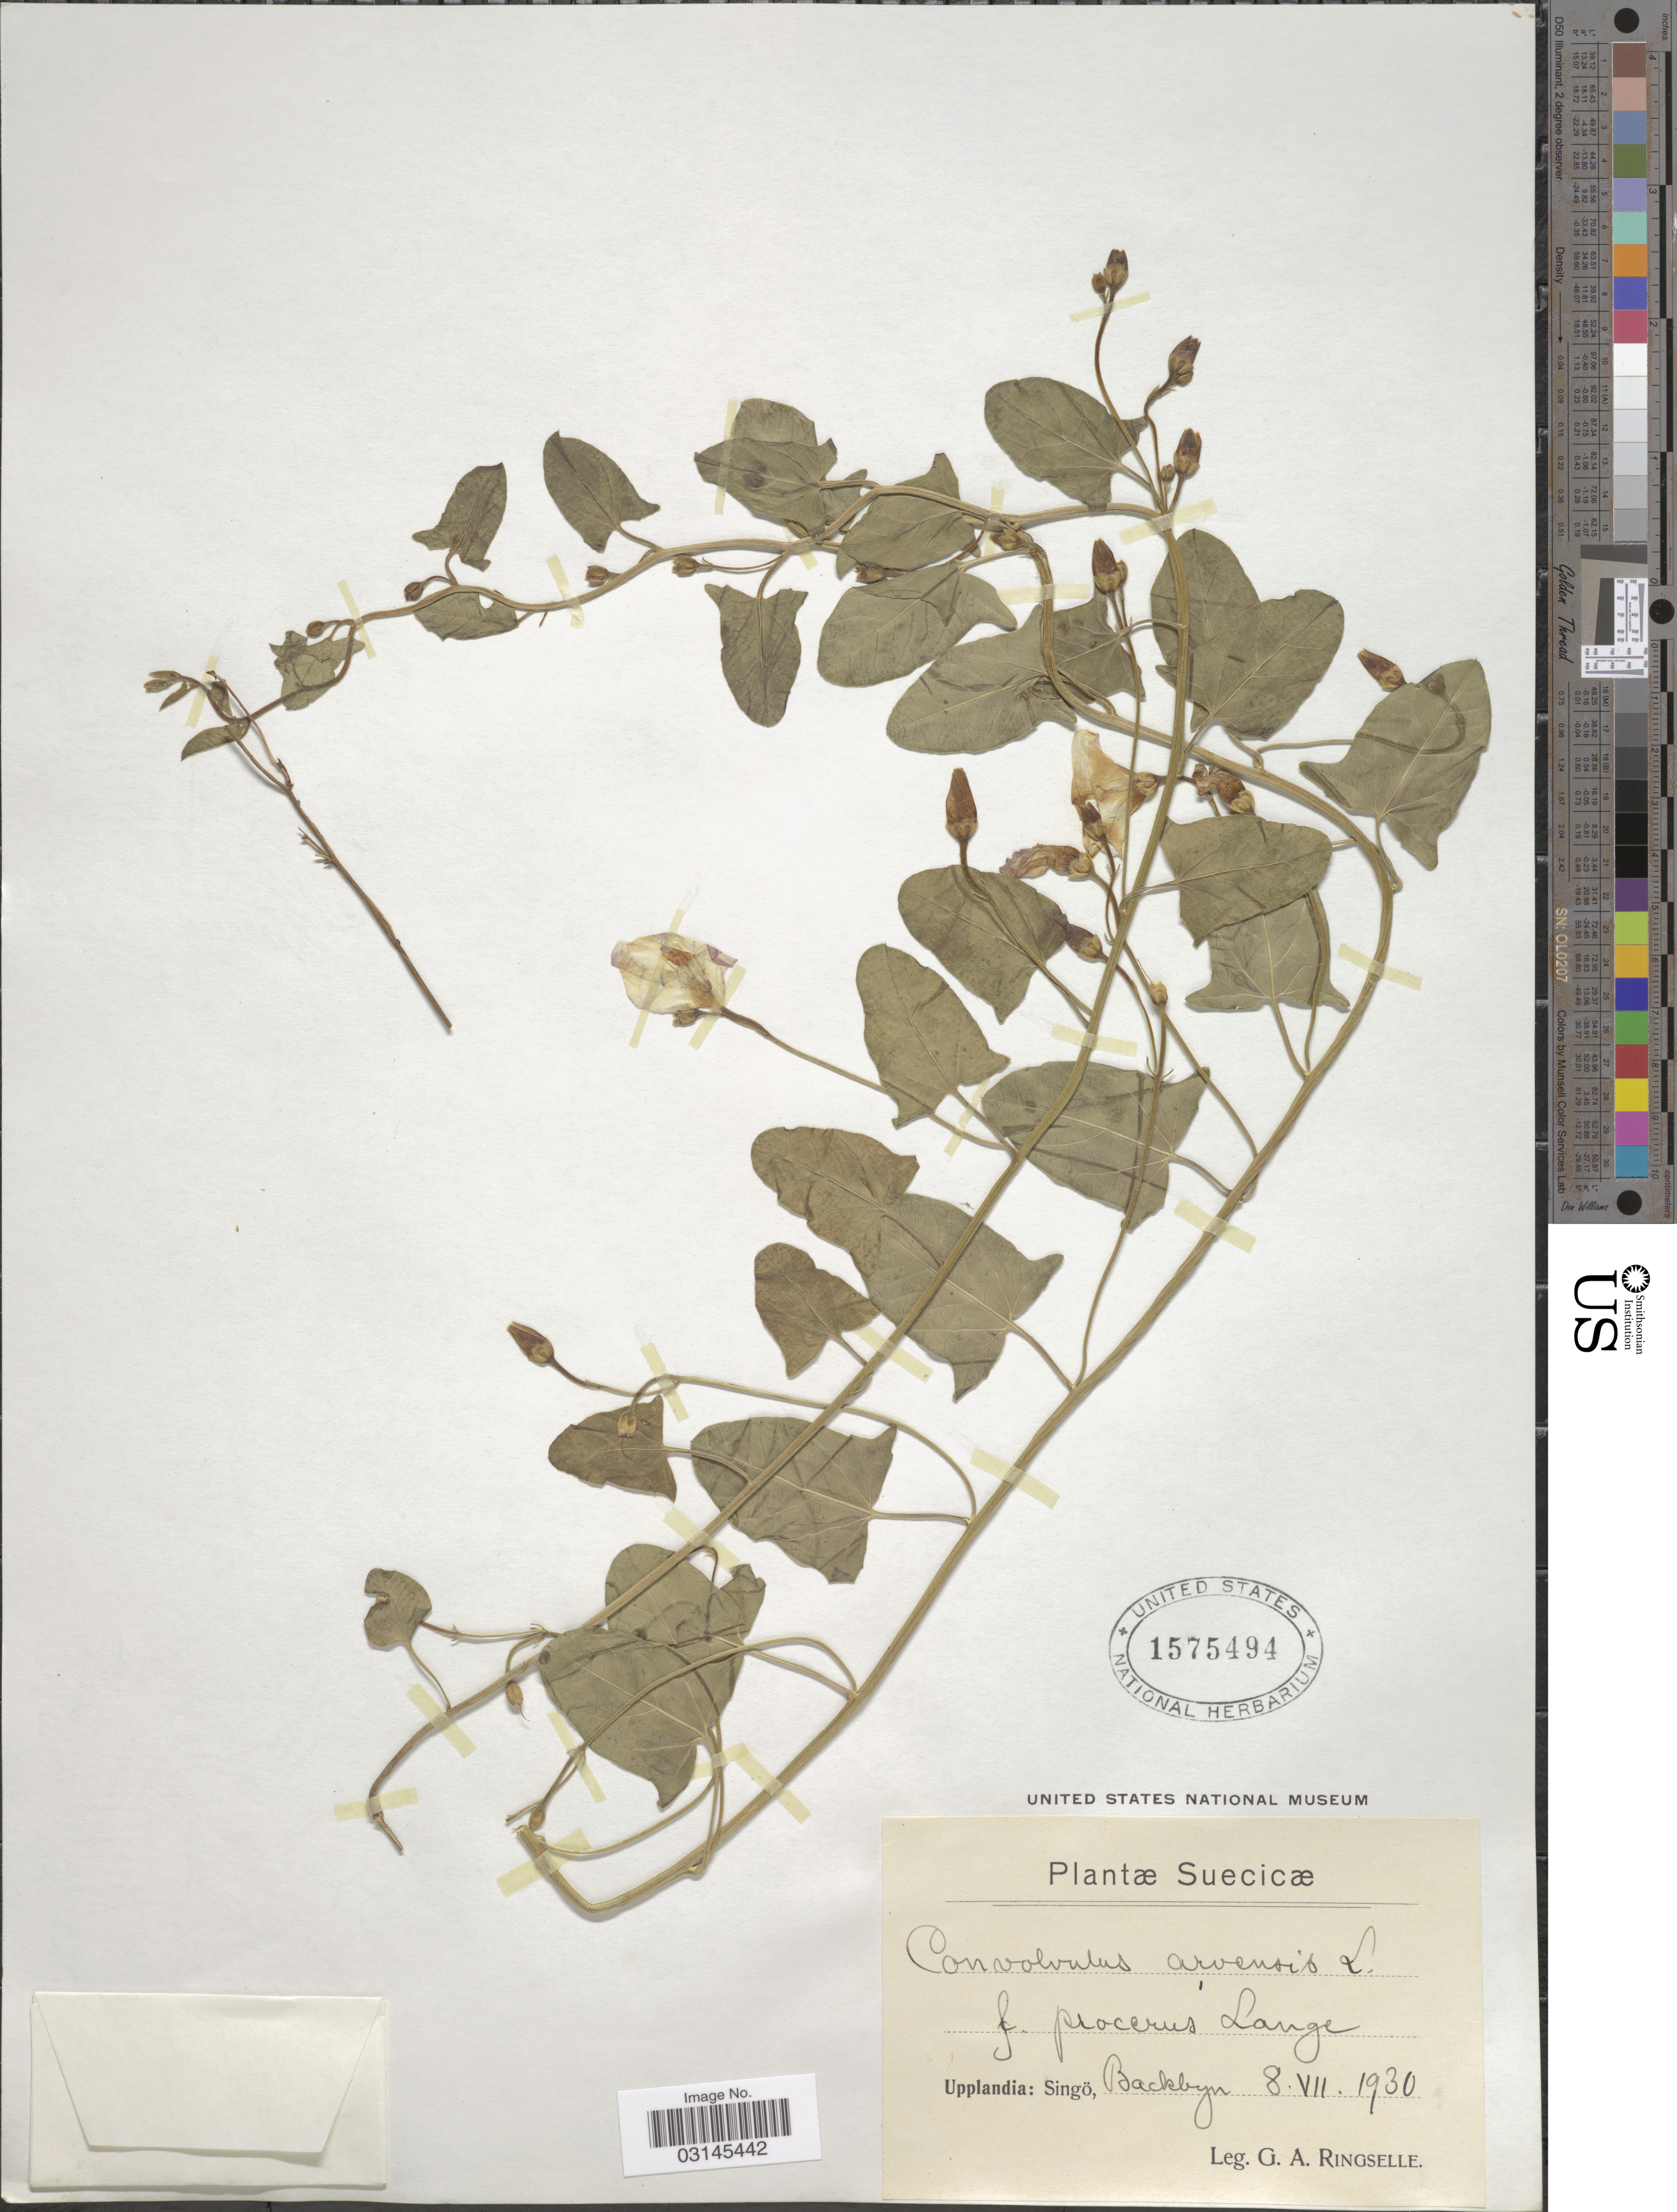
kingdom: Plantae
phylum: Tracheophyta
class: Magnoliopsida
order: Solanales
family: Convolvulaceae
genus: Convolvulus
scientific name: Convolvulus arvensis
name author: L.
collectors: G. Ringselle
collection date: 1930-07-08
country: Sweden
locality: Suecicæ. Upplandia: Singö, Backbyn.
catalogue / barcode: US 1575494